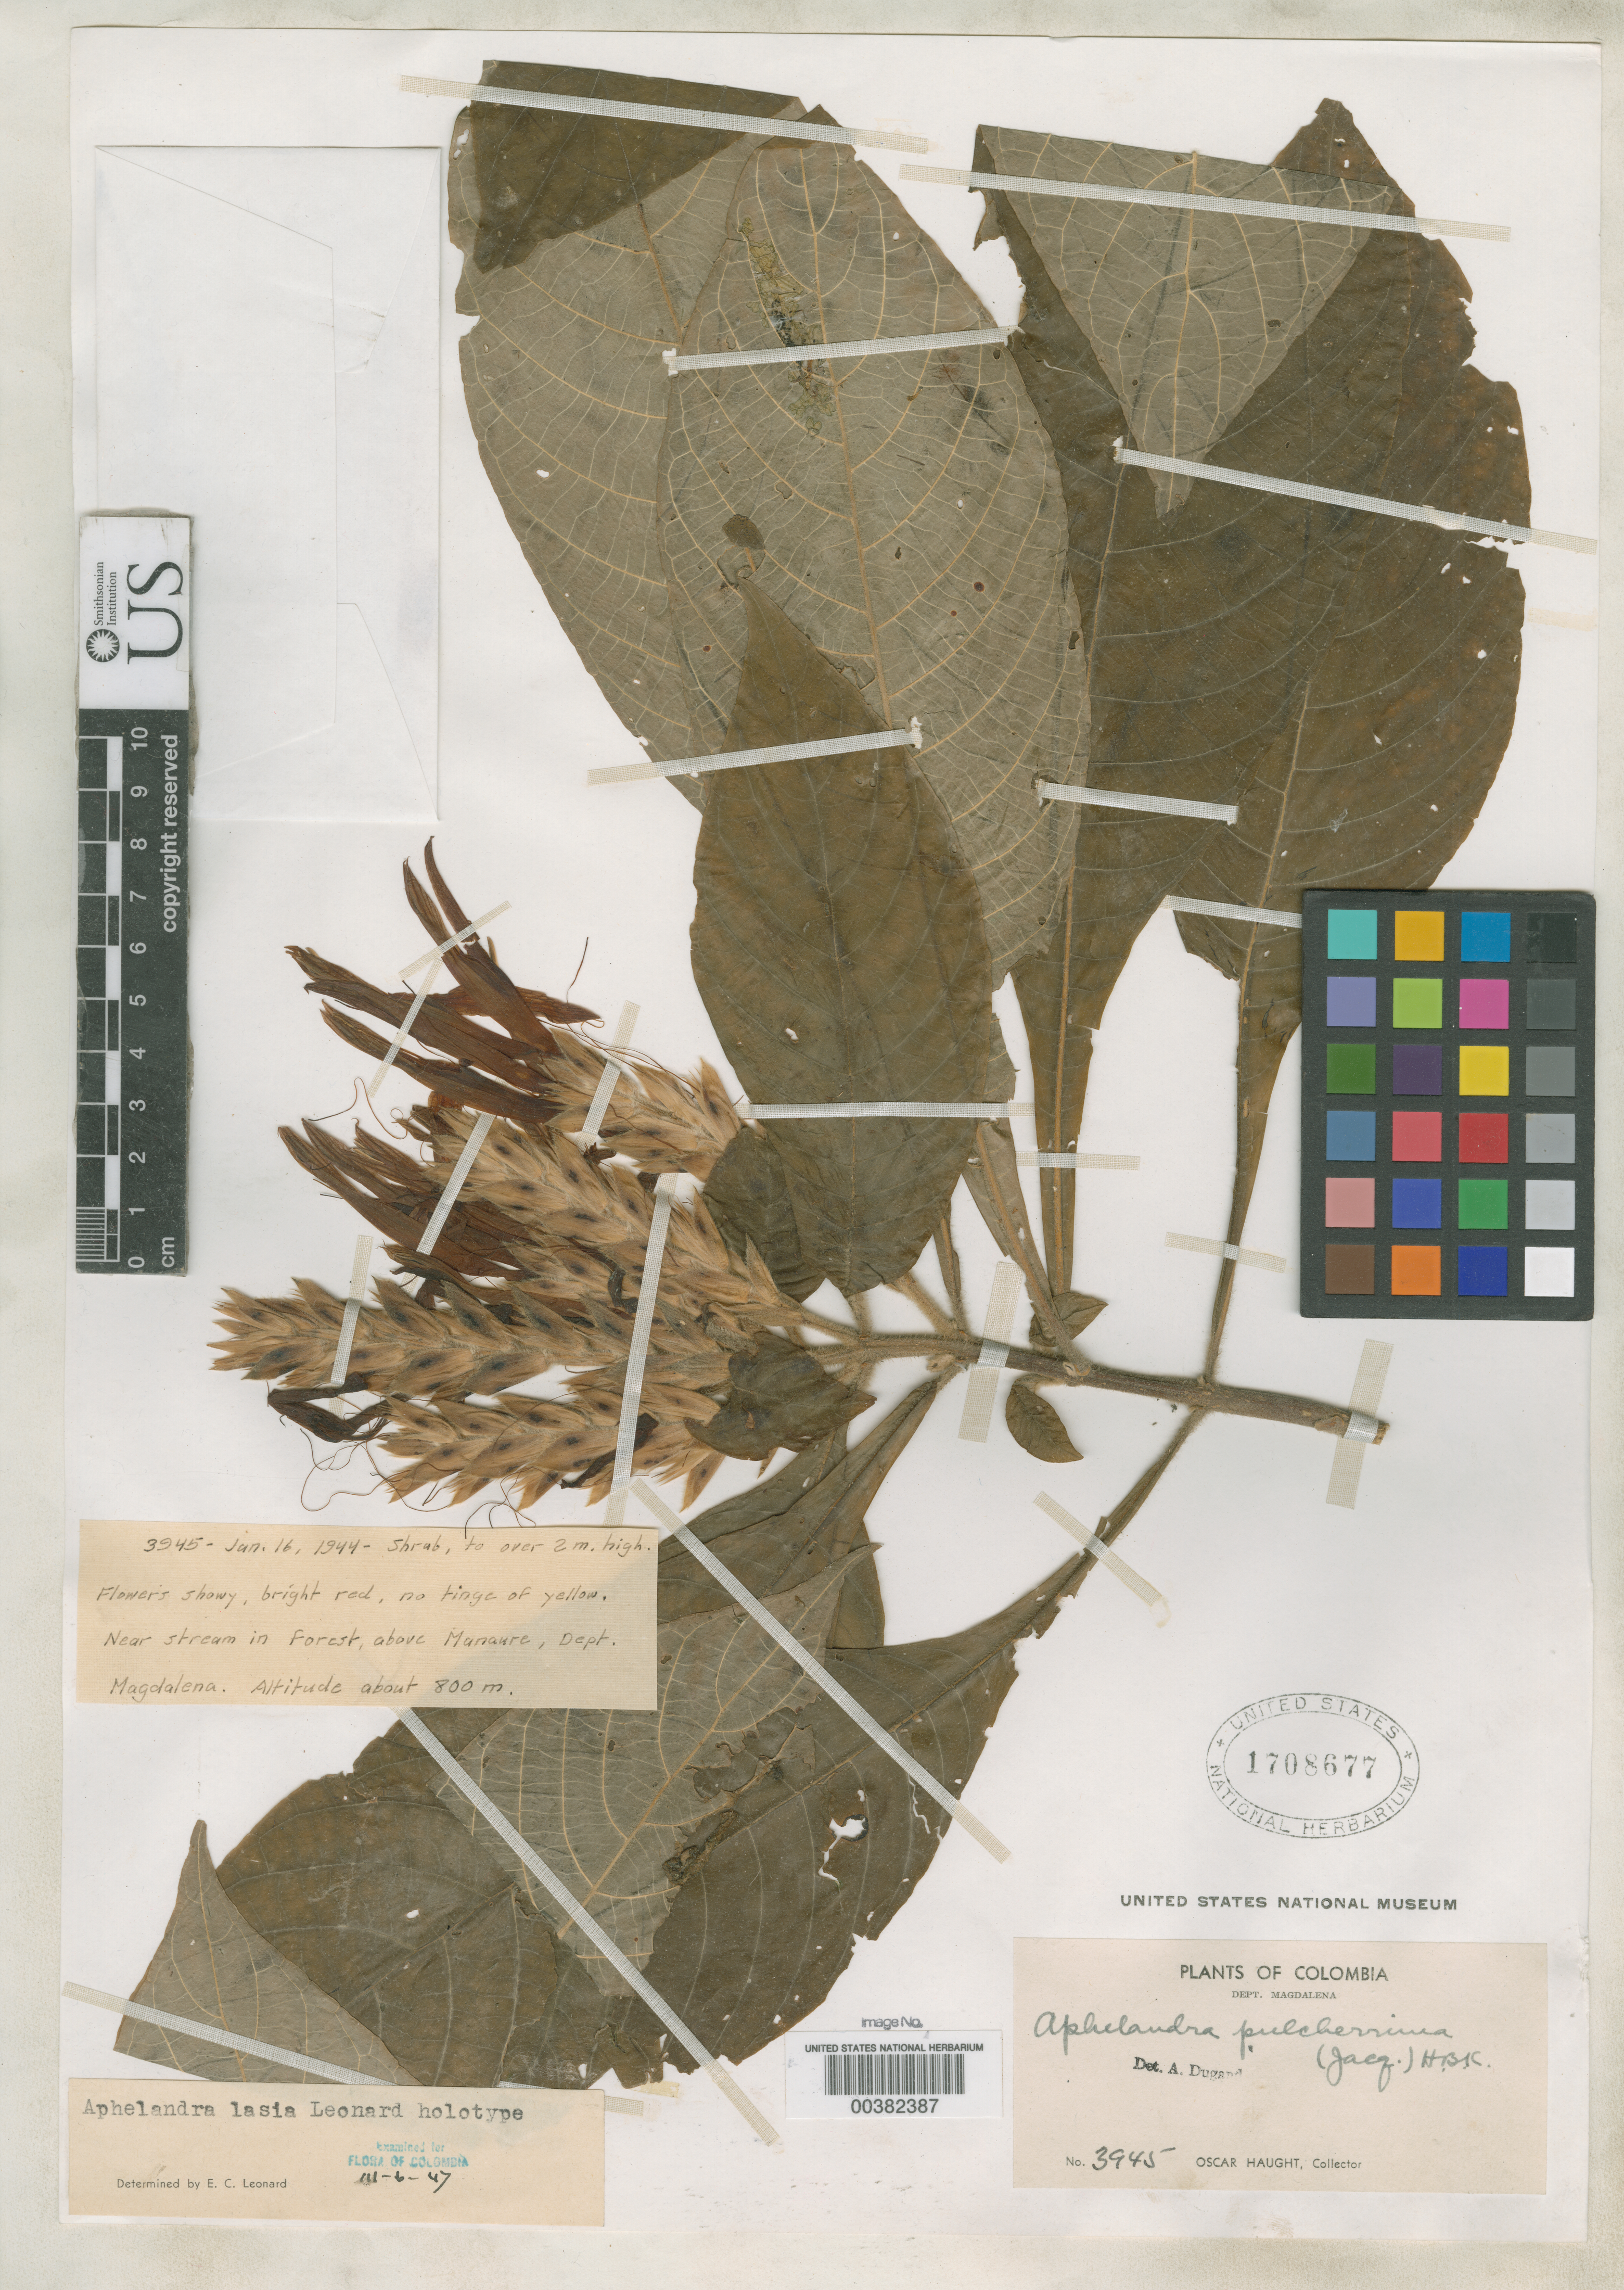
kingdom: Plantae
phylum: Tracheophyta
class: Magnoliopsida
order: Lamiales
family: Acanthaceae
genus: Aphelandra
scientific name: Aphelandra lasia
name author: Leonard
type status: Holotype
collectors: O. L. Haught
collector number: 3945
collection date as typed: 16 Jan 1944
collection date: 1944-01-16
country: Colombia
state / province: Magdalena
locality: Manaure.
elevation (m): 800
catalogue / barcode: US 1708677